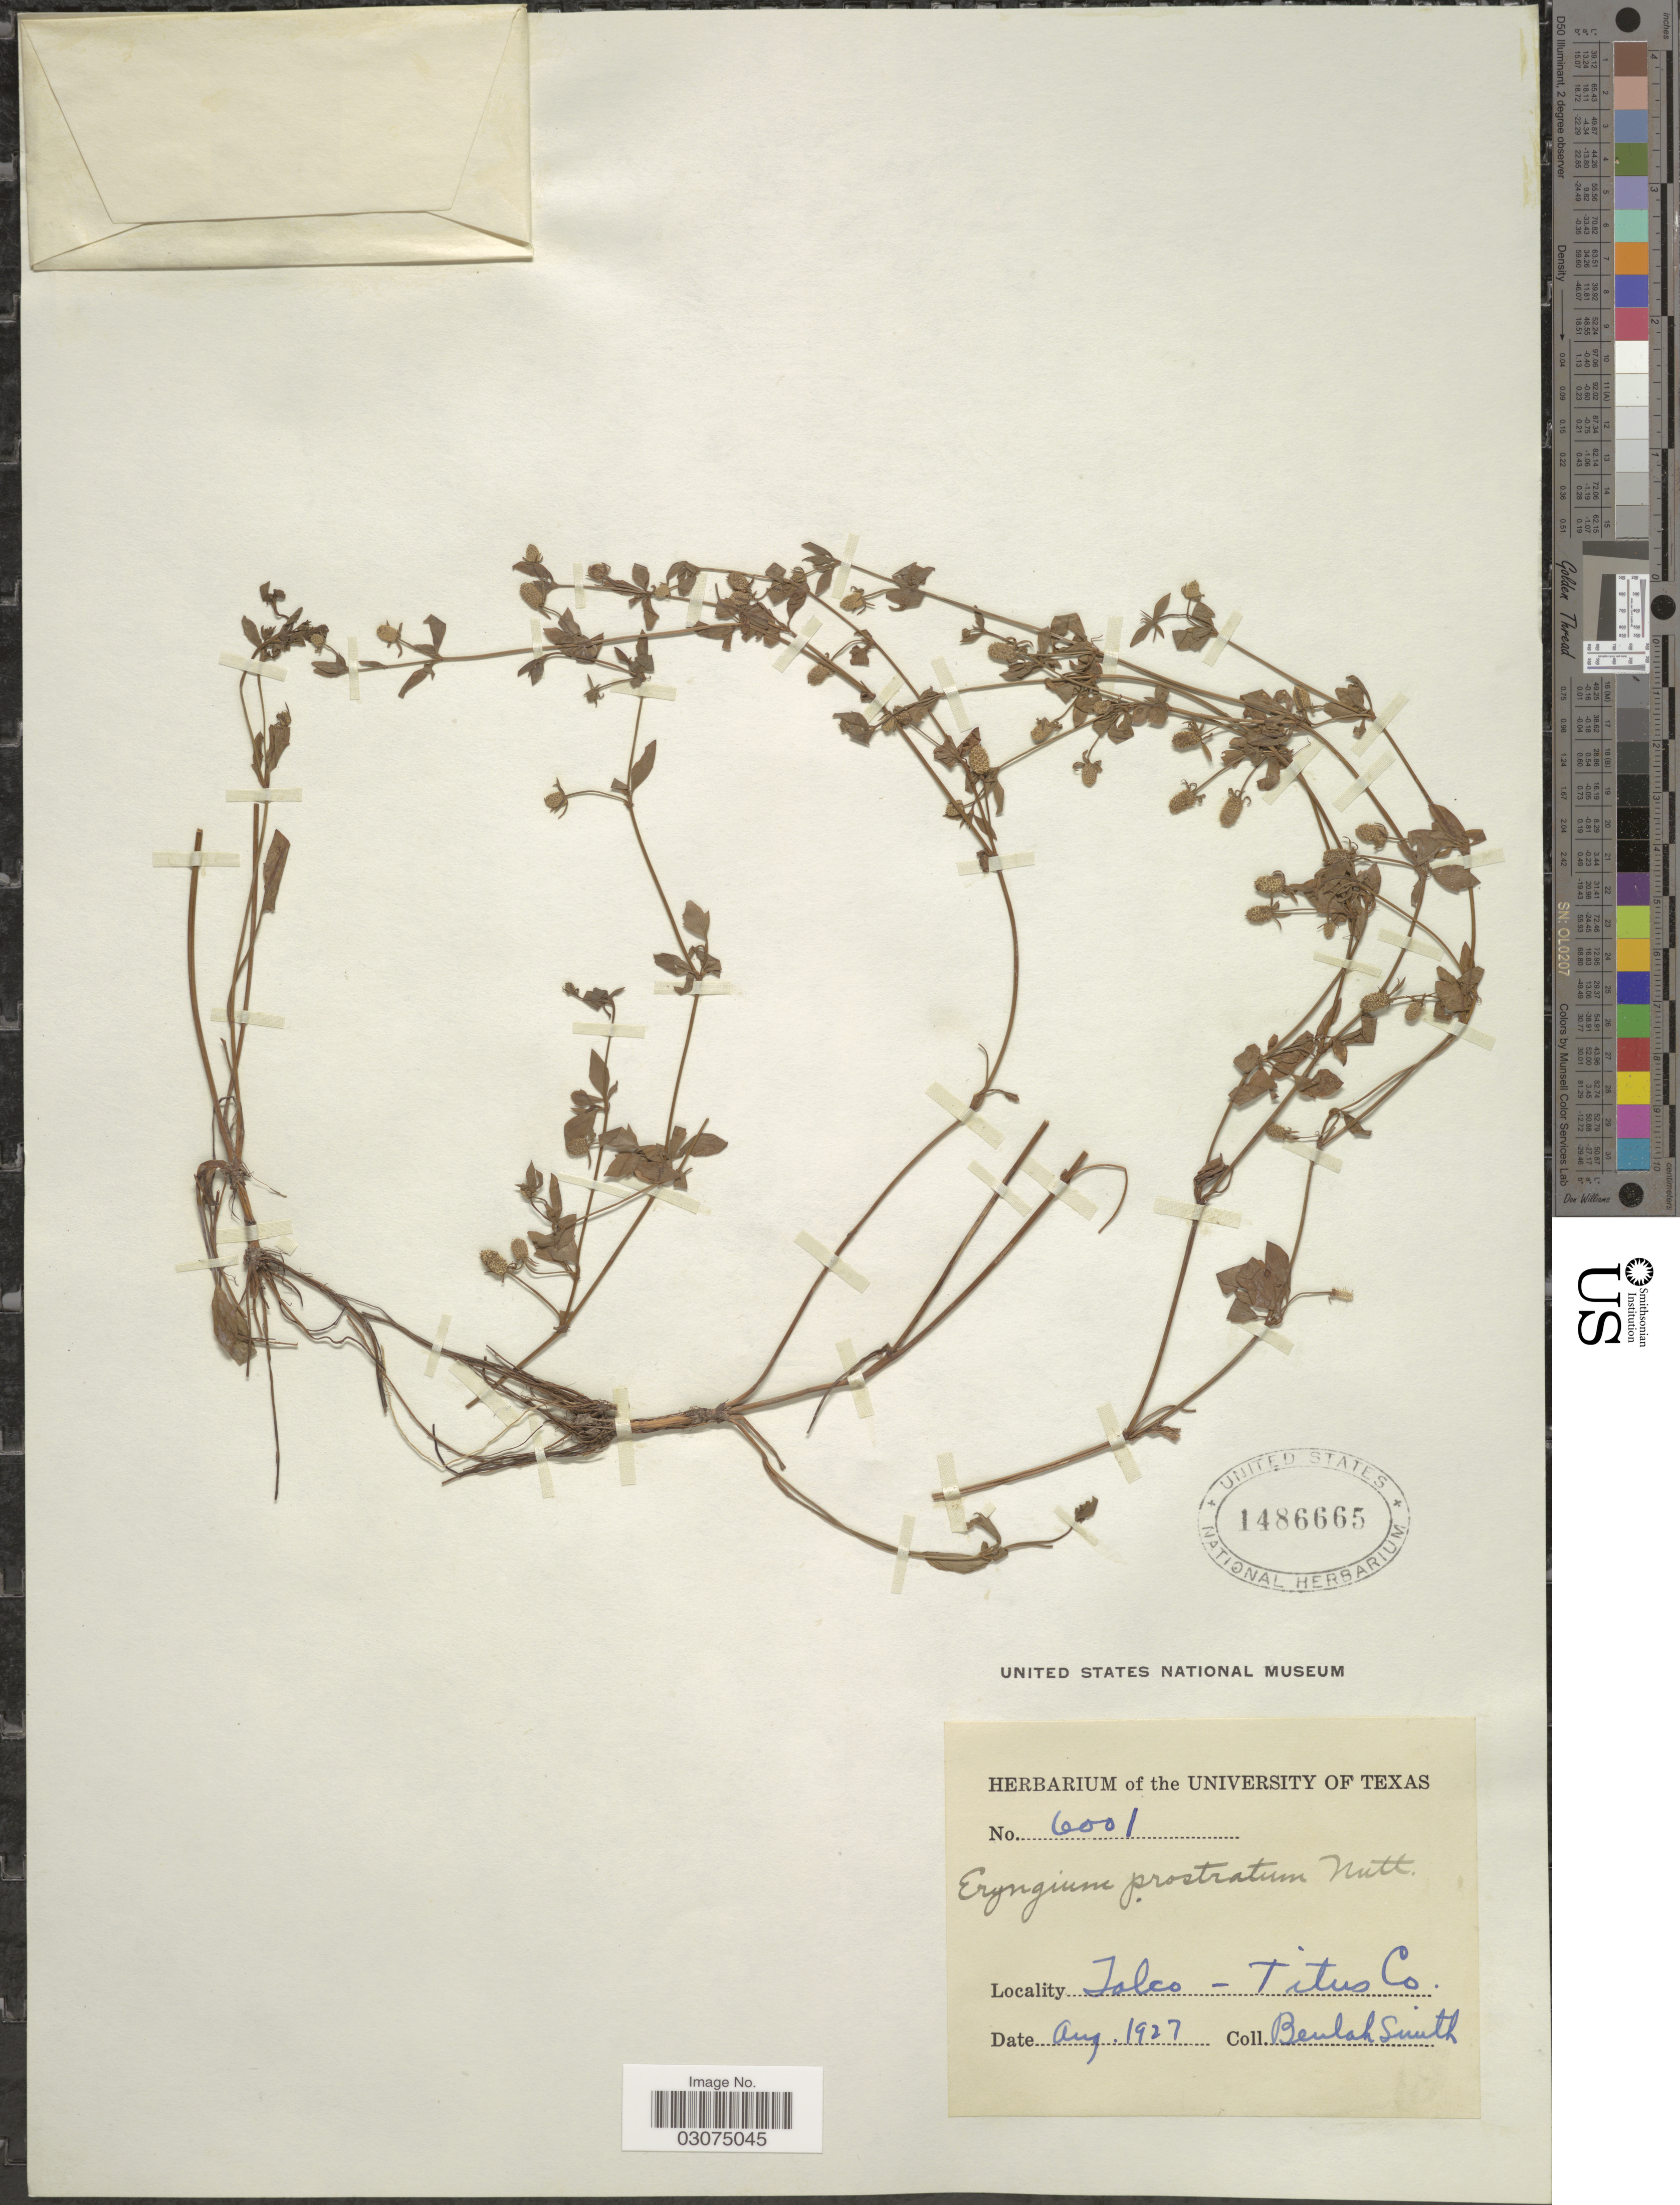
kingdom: Plantae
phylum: Tracheophyta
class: Magnoliopsida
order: Apiales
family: Apiaceae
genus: Eryngium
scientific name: Eryngium prostratum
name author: Nutt. ex DC.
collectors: B. Smith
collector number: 6001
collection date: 1927-08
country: United States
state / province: Texas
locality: Talco - Titus Co.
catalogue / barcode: US 1486665